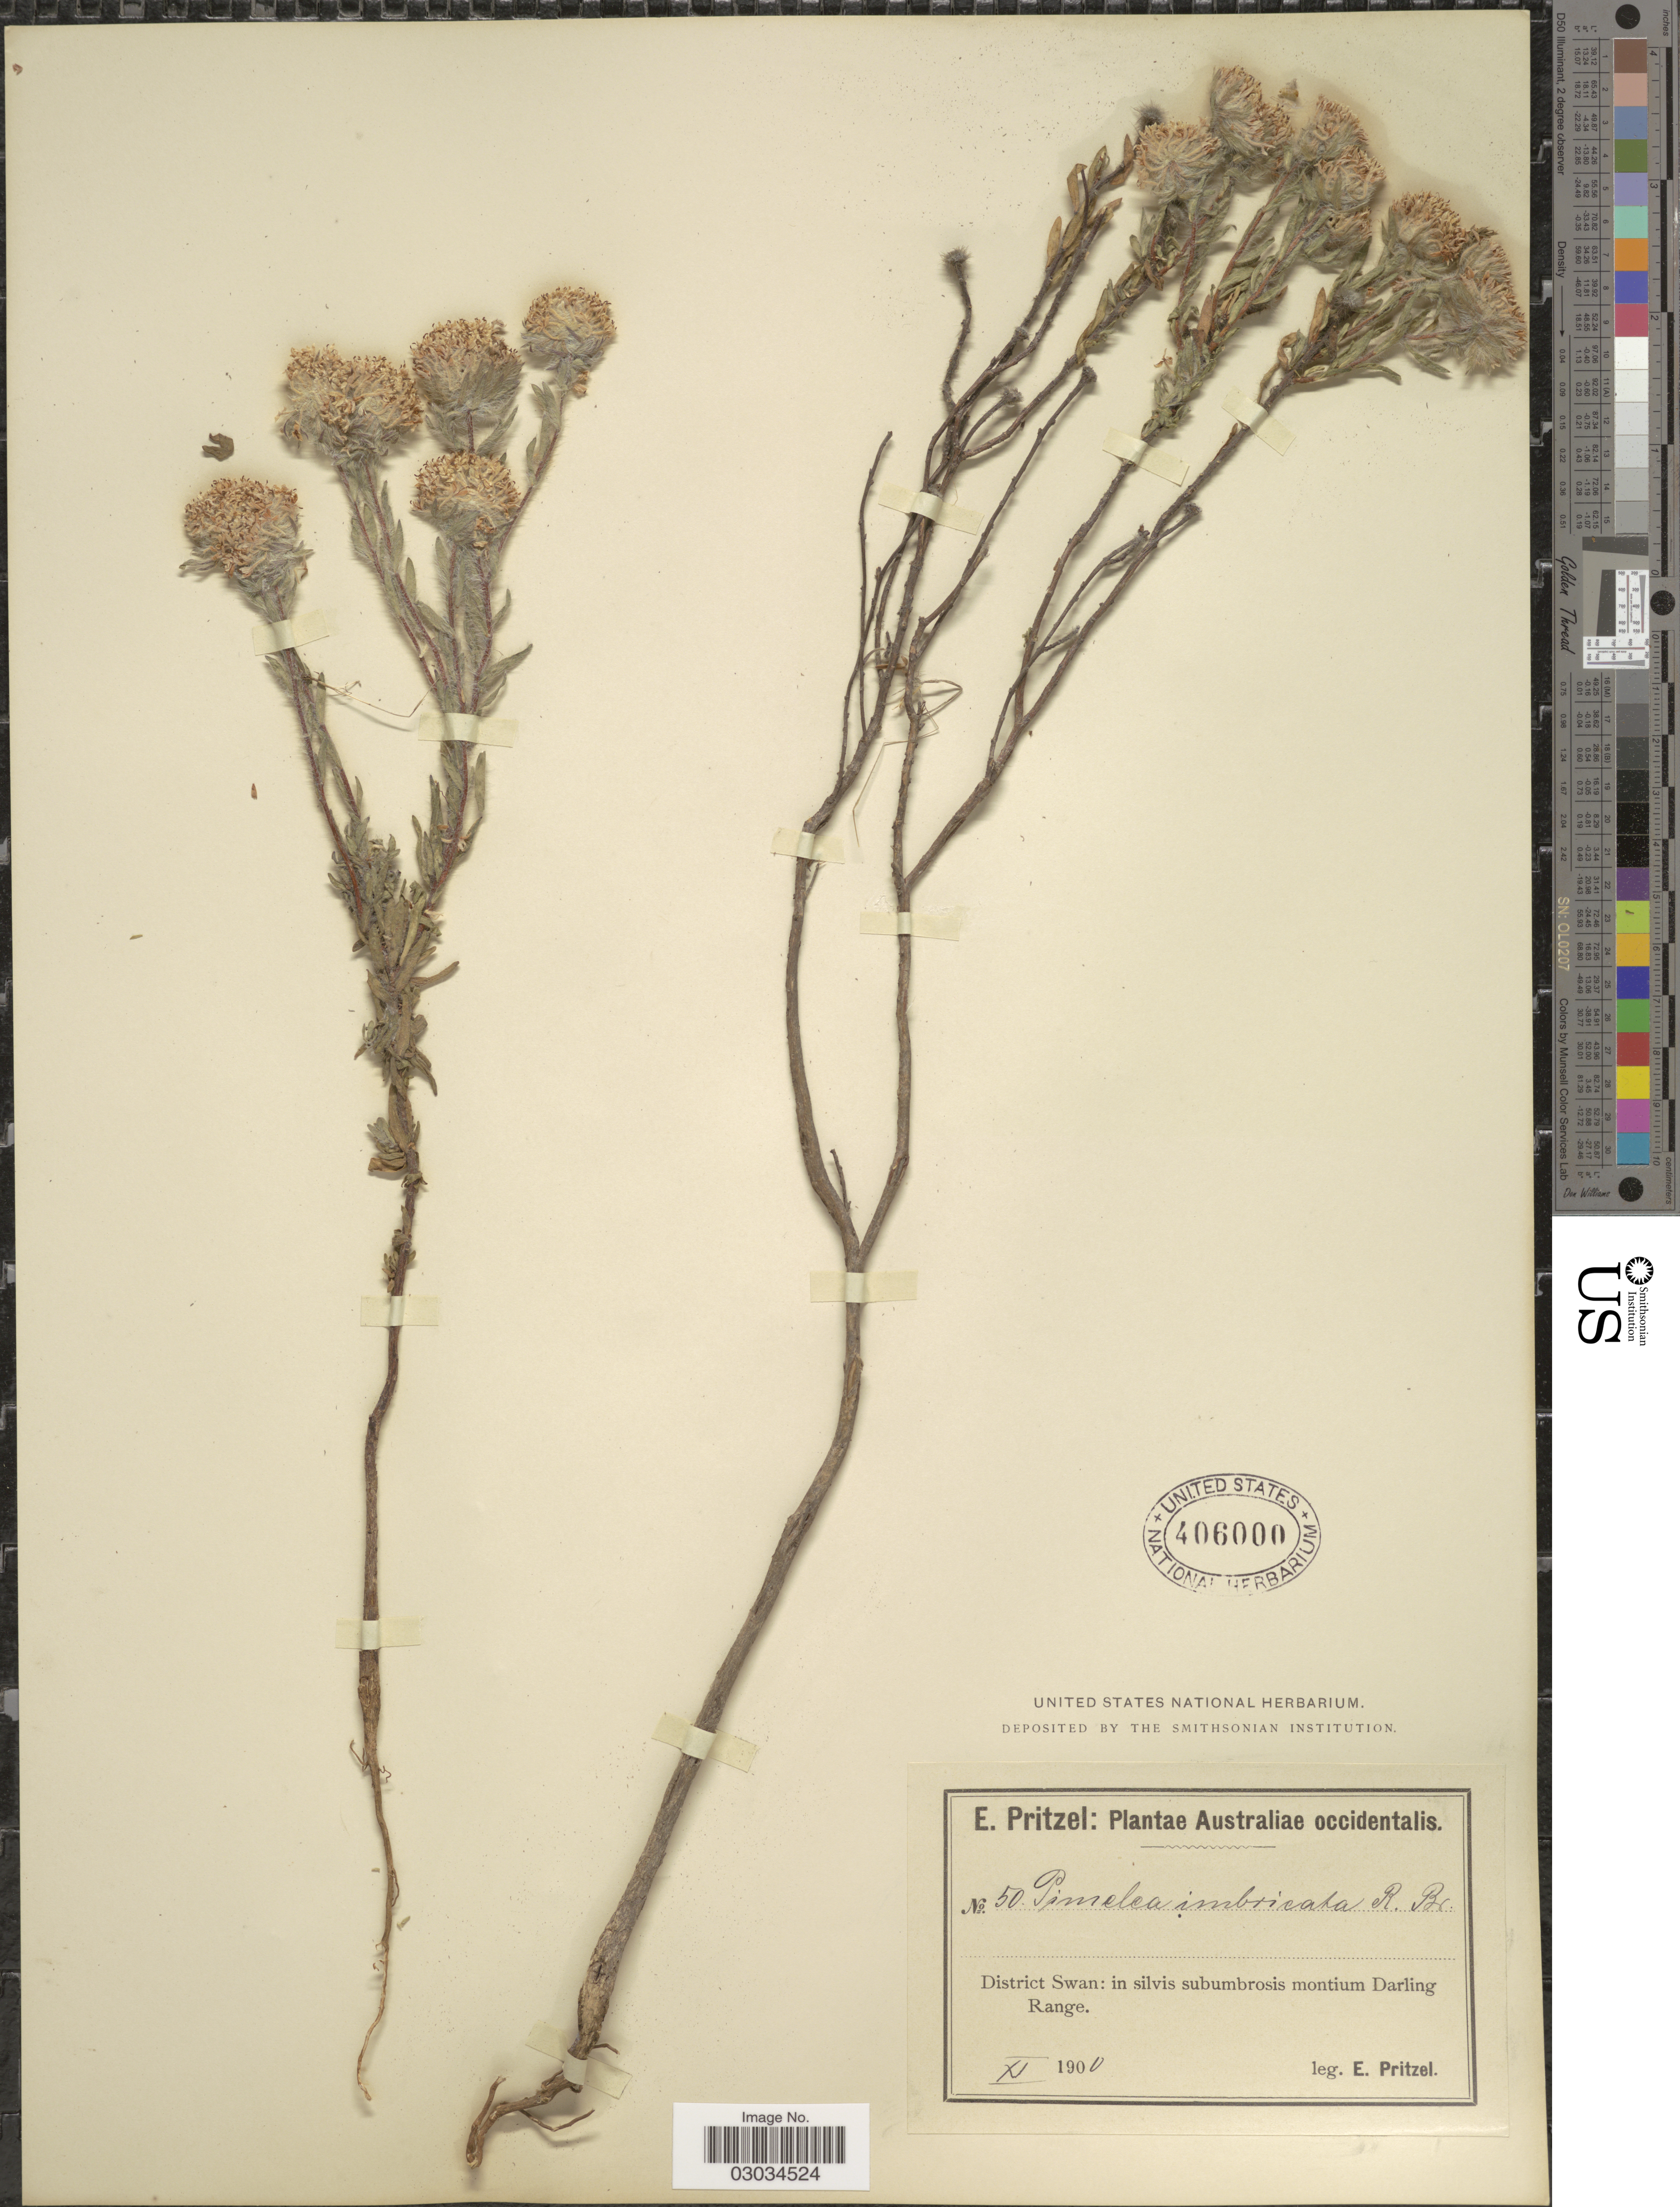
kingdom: Plantae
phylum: Tracheophyta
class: Magnoliopsida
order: Malvales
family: Thymelaeaceae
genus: Pimelea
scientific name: Pimelea imbricata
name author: R. Br.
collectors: E. G. Pritzel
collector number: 50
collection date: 1900-11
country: Australia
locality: Australiae occidentalis. District Swan: montium Darling Range.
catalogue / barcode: US 406000